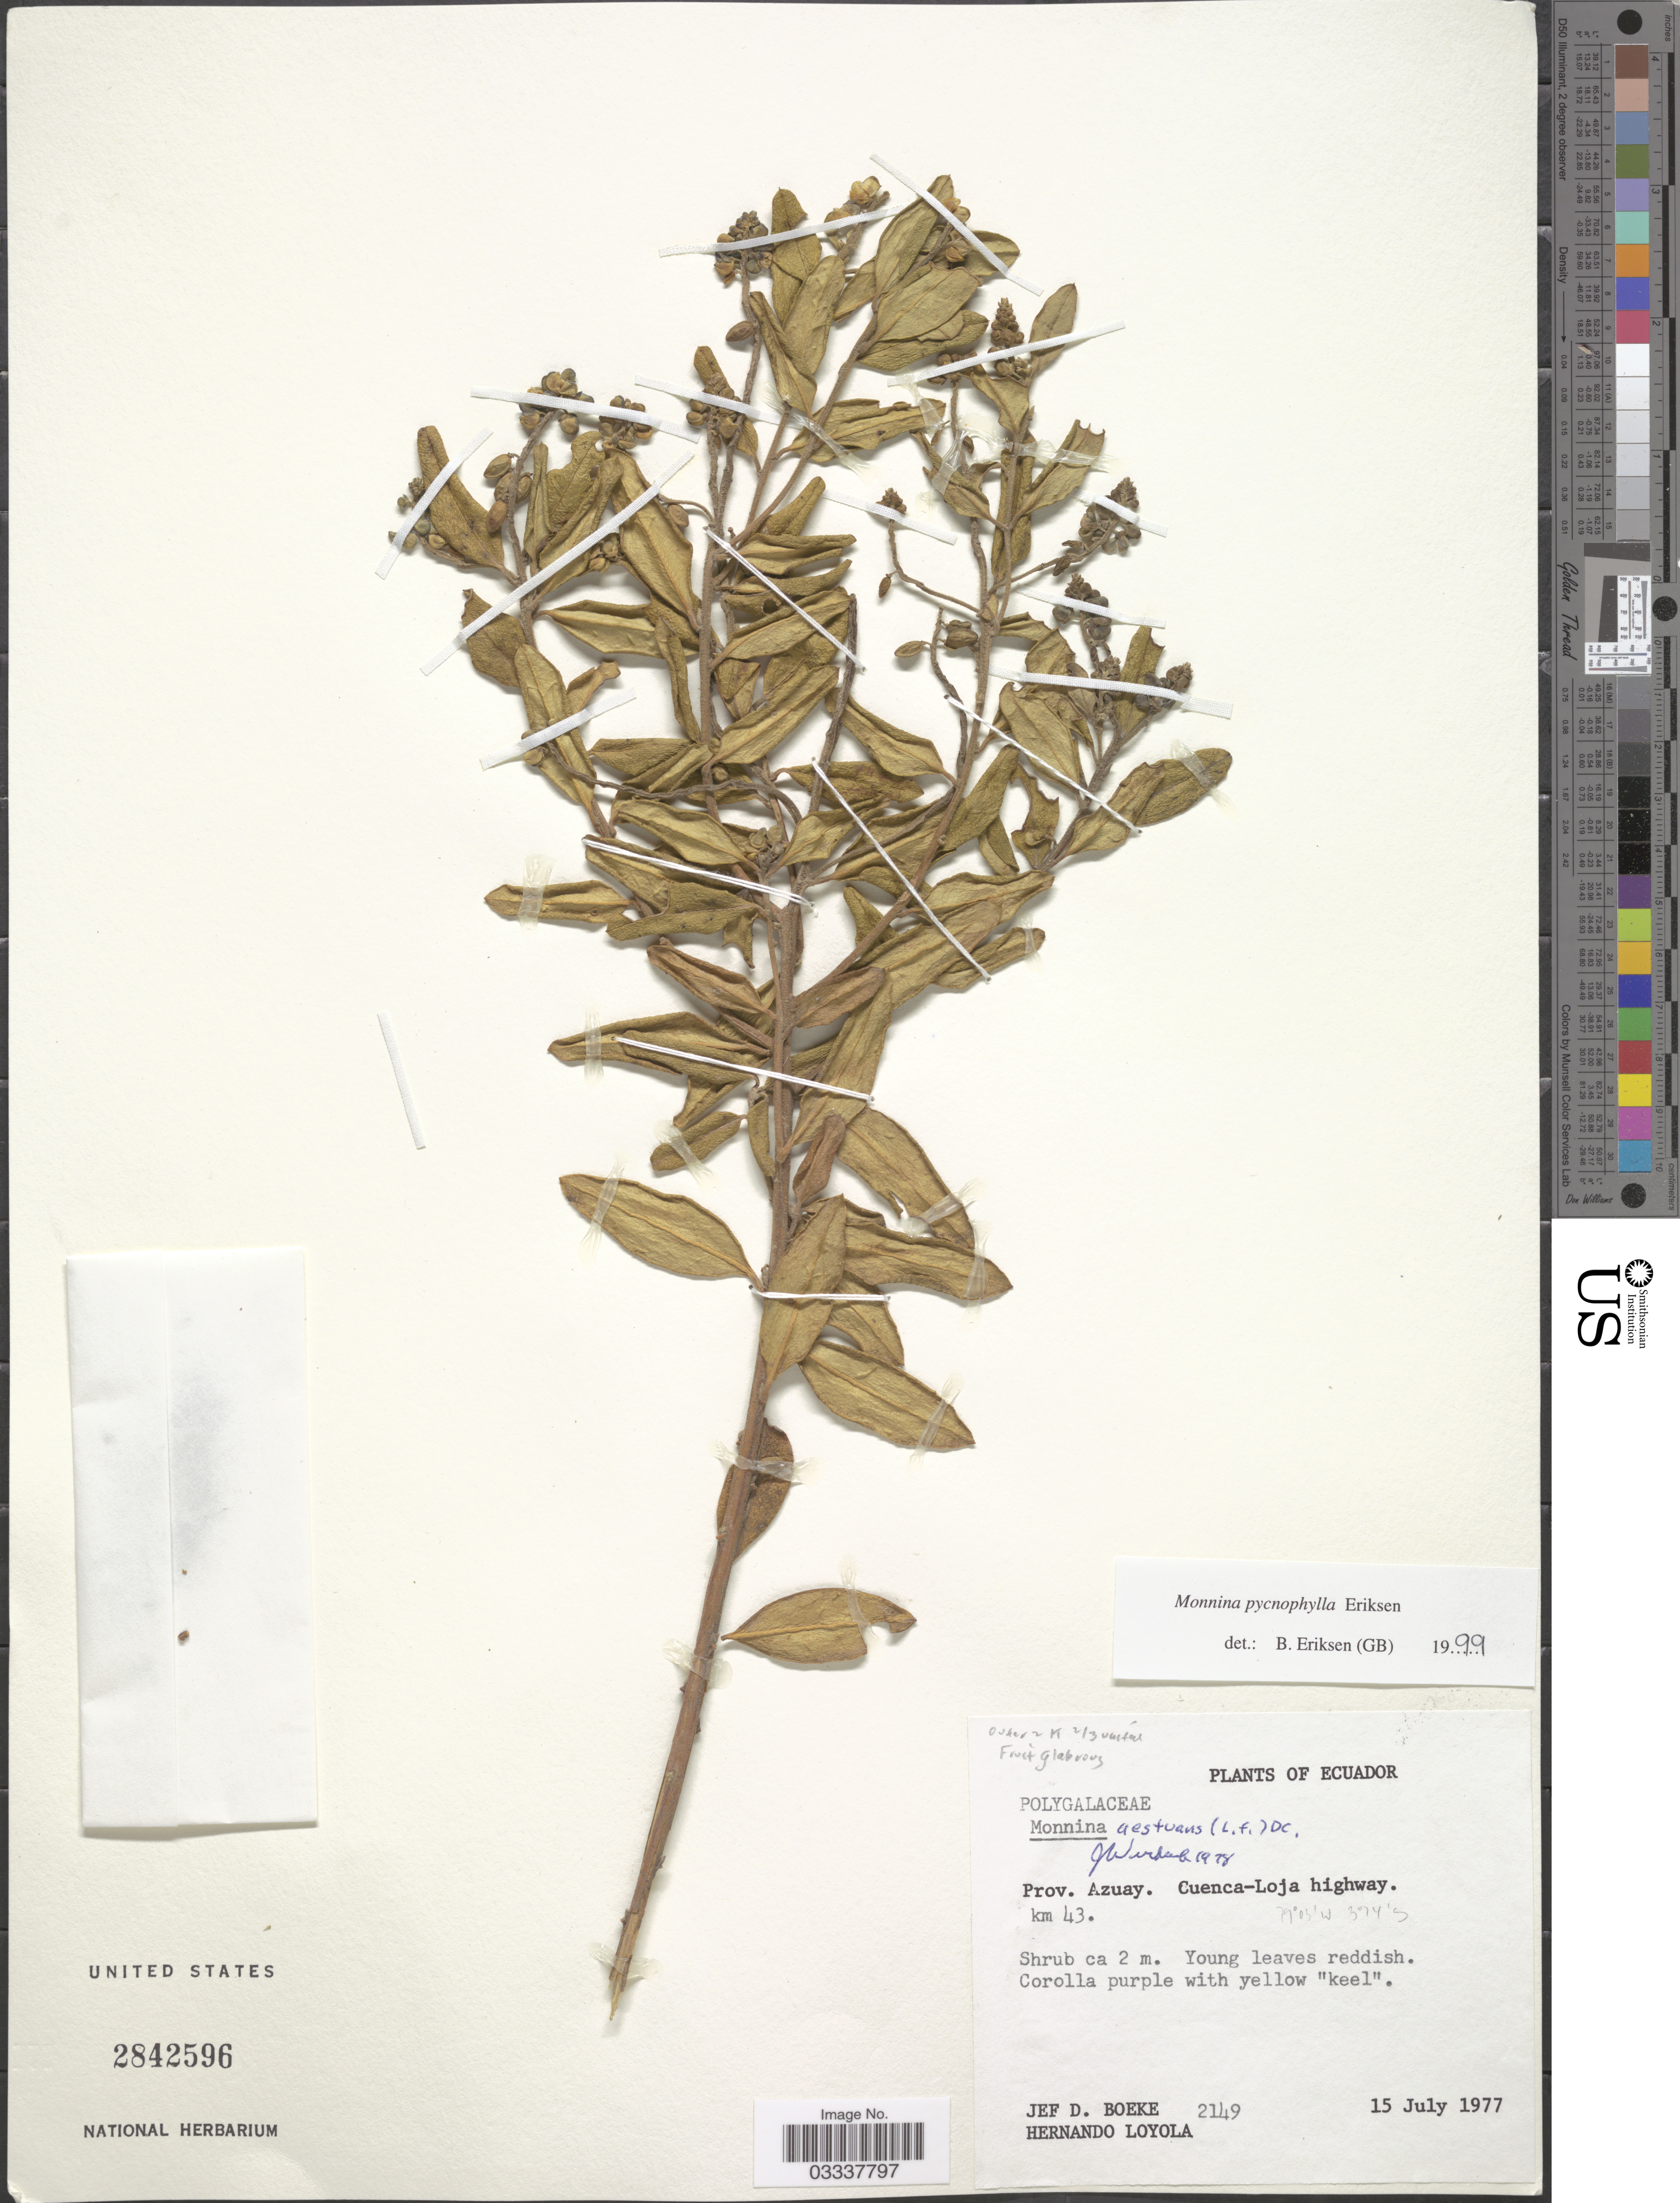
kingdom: Plantae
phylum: Tracheophyta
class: Magnoliopsida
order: Fabales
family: Polygalaceae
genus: Monnina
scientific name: Monnina pycnophylla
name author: B. Eriksen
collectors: J. Boeke & H. Loyola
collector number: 2149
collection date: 1977-07-15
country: Ecuador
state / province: Azuay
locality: Cuenca-Loja highway. km 43.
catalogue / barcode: US 2842596